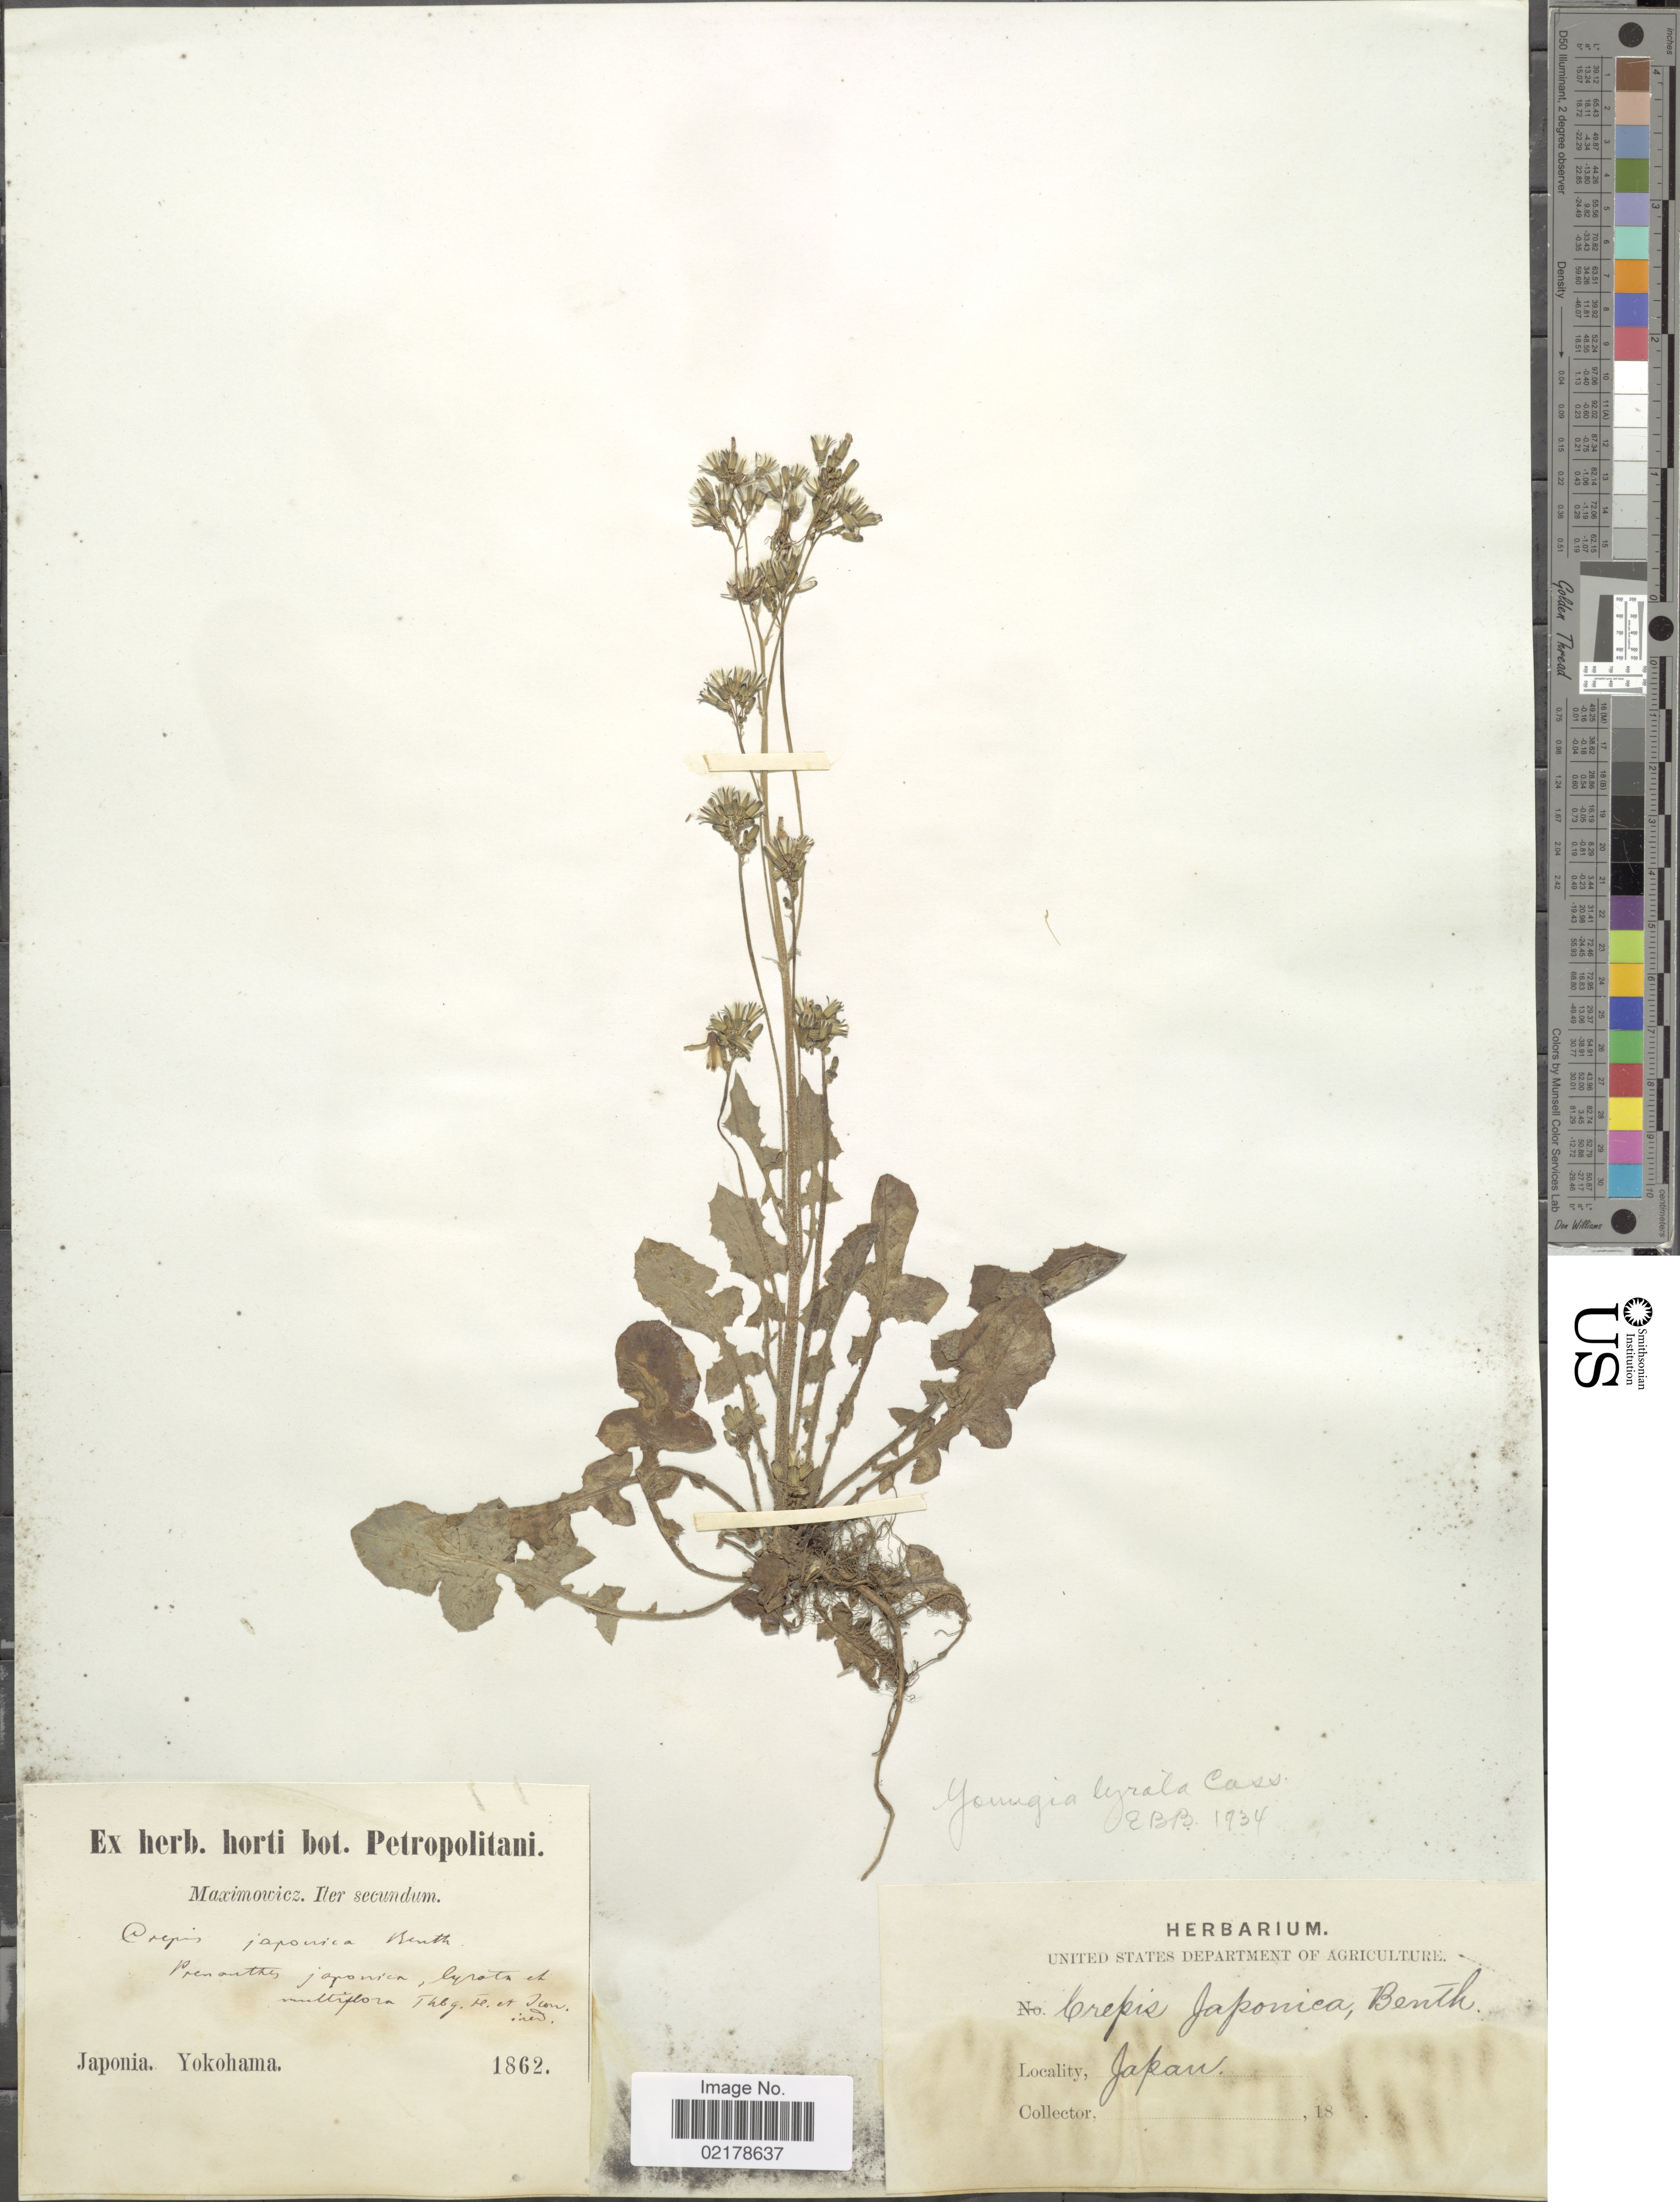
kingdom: Plantae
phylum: Tracheophyta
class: Magnoliopsida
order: Asterales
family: Asteraceae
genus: Youngia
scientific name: Youngia japonica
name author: (L.) DC.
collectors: Maximowicz, --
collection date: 1862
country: Japan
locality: Japonia. Yokohama